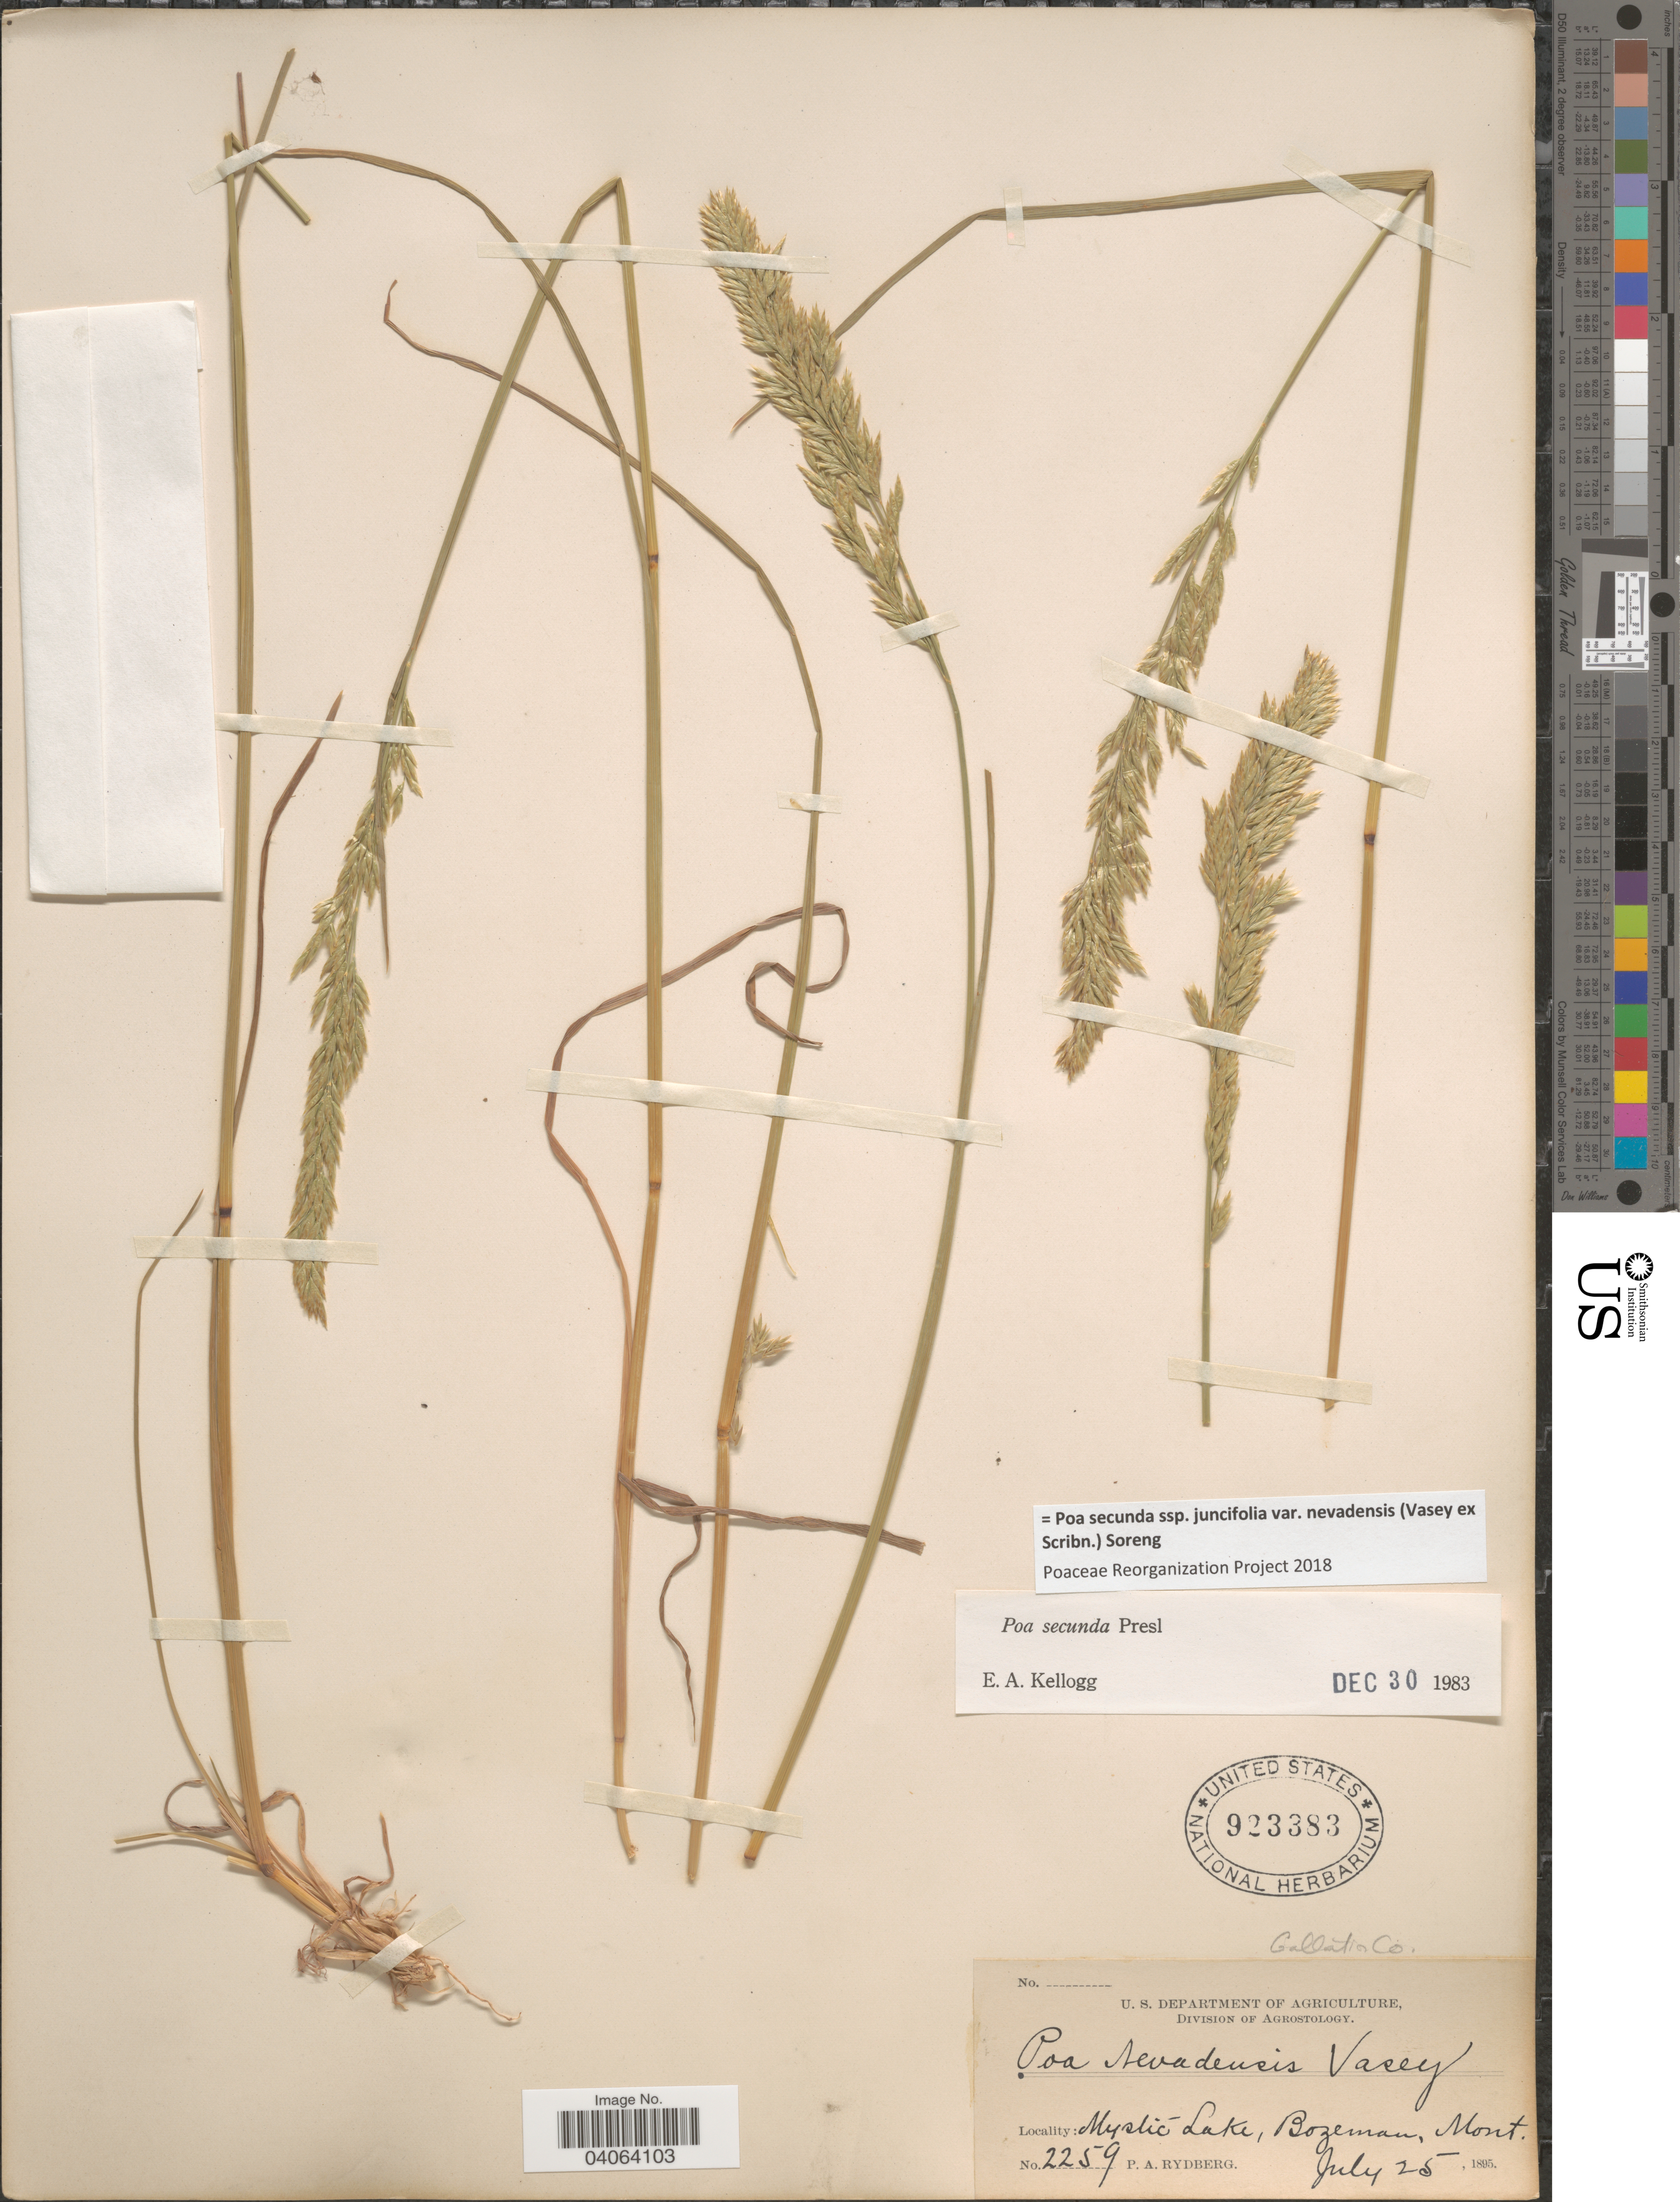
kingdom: Plantae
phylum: Tracheophyta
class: Liliopsida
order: Poales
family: Poaceae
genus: Poa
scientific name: Poa secunda subsp. juncifolia var. nevadensis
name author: (Vasey ex Scribn.) Soreng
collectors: P. A. Rydberg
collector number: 2259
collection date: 1895-07-25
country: United States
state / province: Montana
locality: Gallatin Co. Mystic Lake, Bozeman.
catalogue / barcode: US 923383